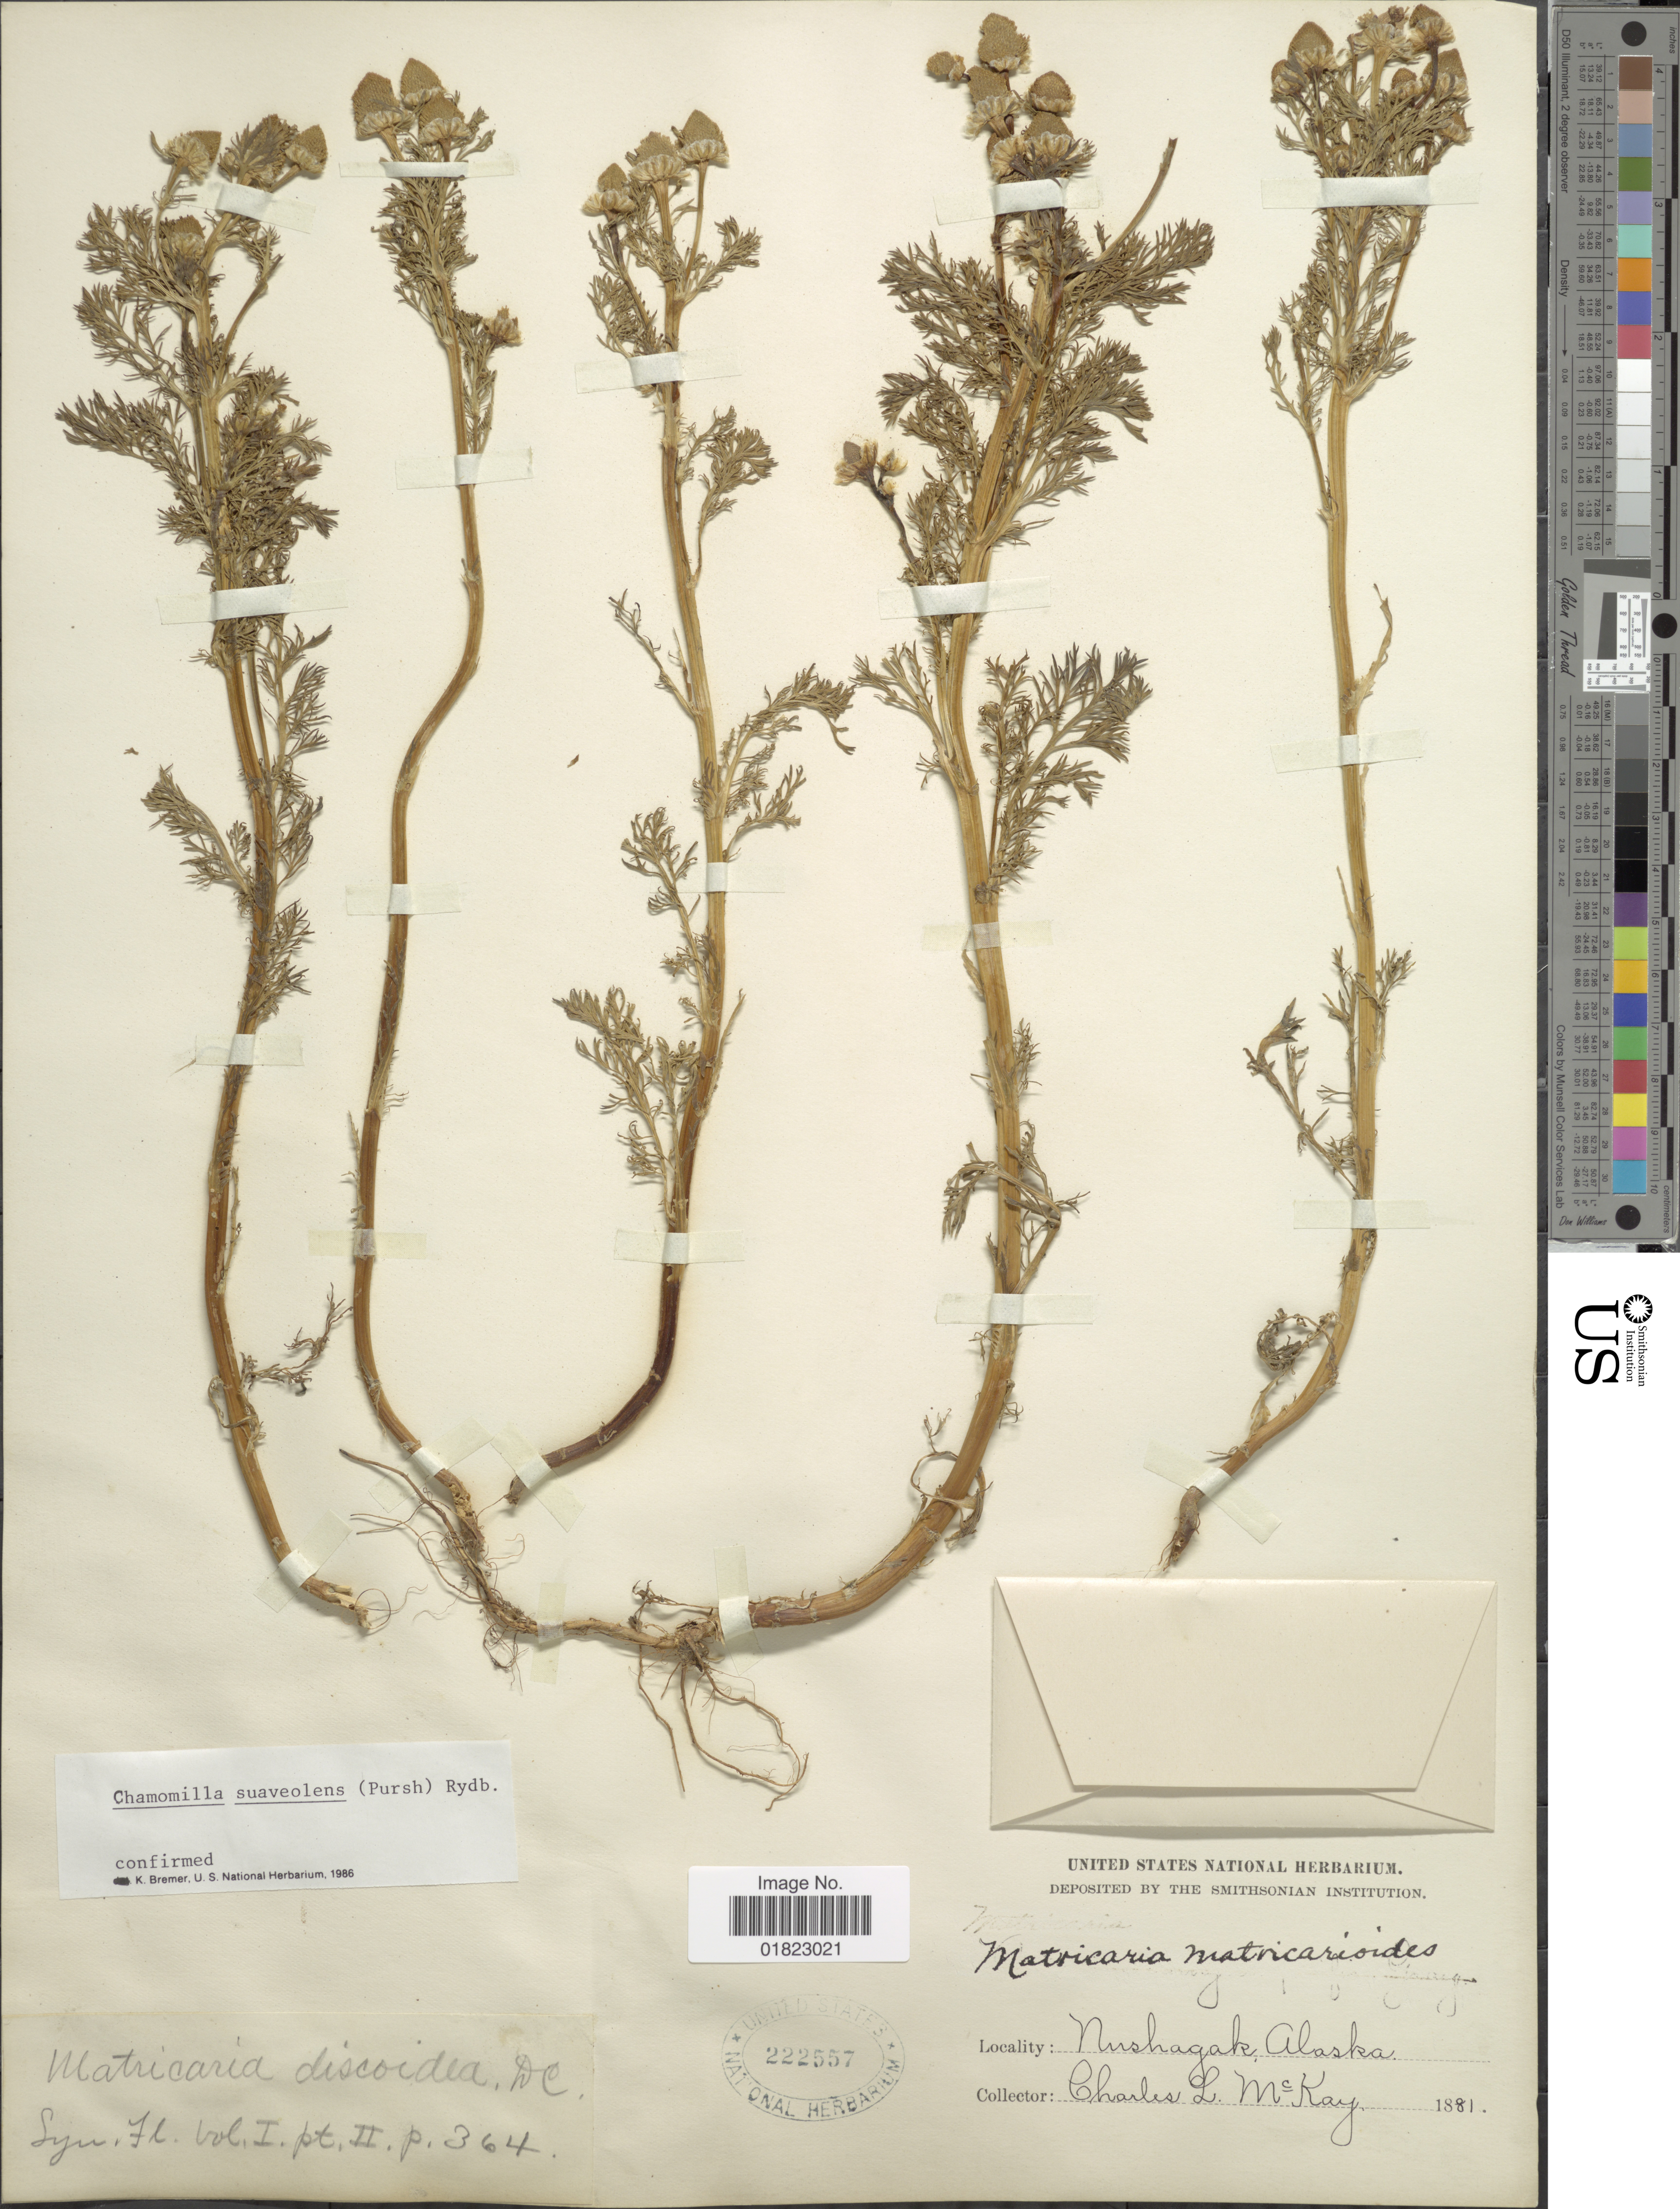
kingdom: Plantae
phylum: Tracheophyta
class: Magnoliopsida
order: Asterales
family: Asteraceae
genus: Matricaria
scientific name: Matricaria matricarioides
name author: (Less.) Porter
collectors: C. McKay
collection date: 1881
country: United States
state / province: Alaska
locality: Nushagak.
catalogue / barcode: US 222557